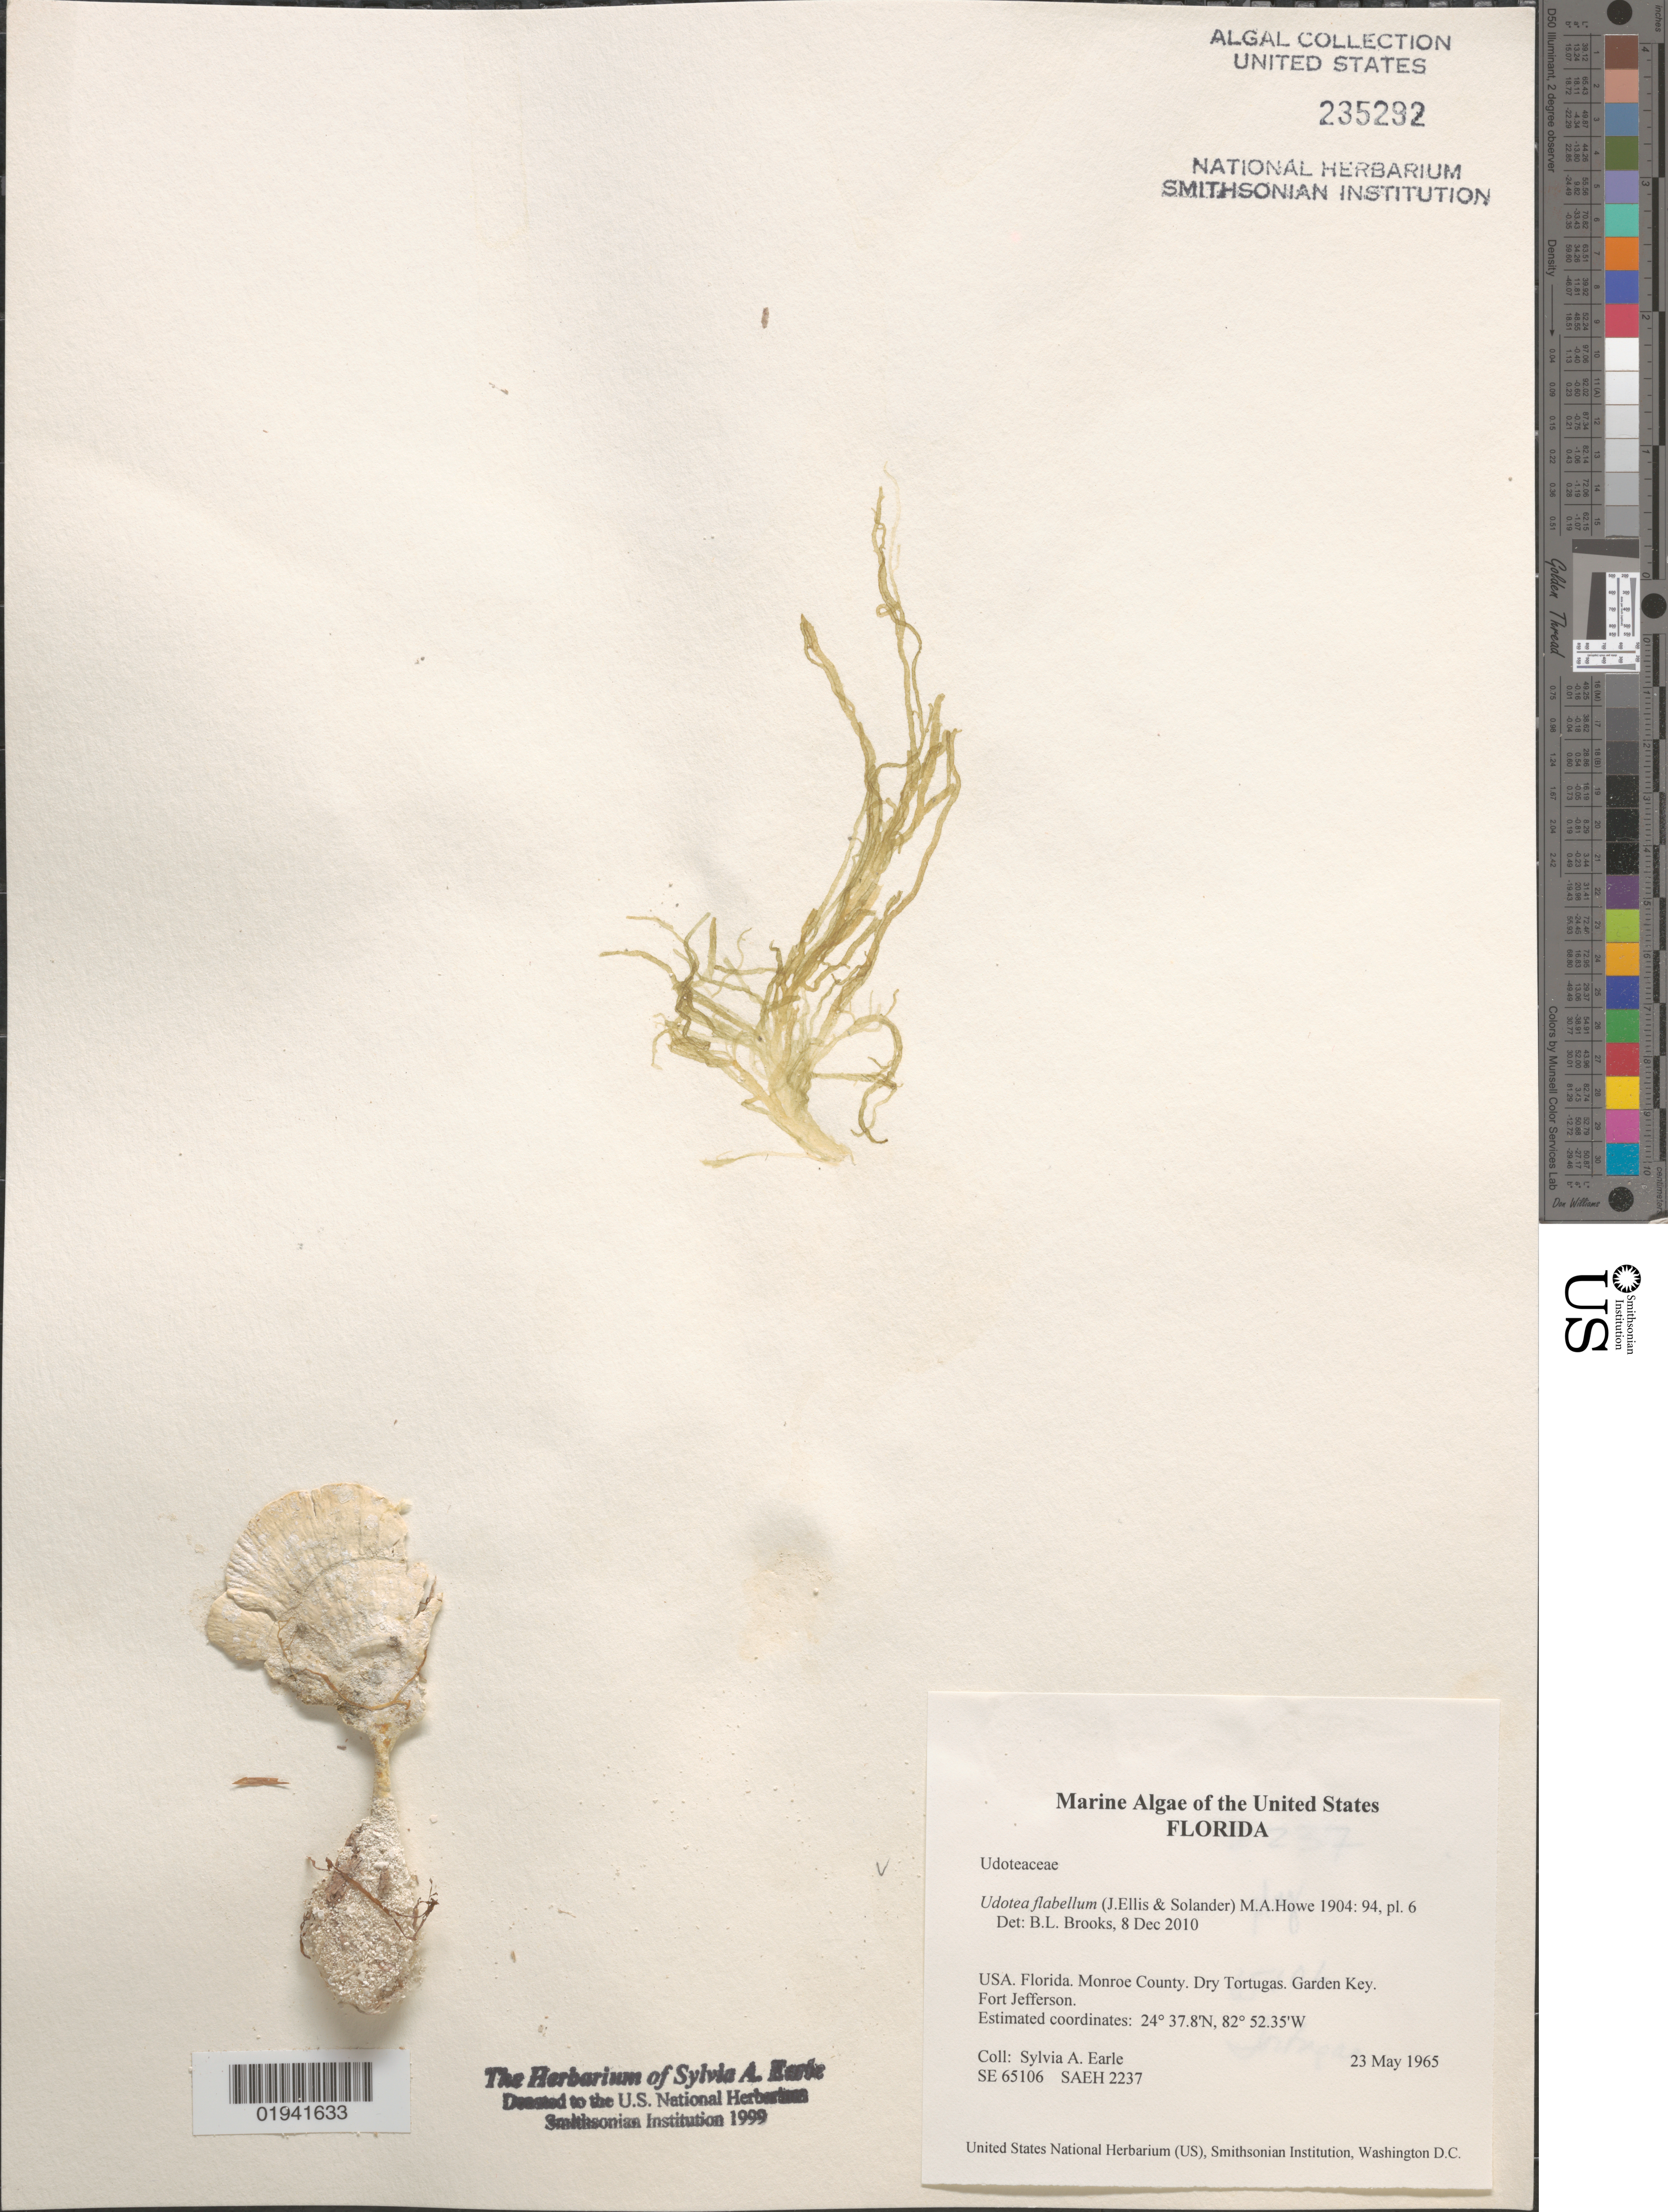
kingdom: Plantae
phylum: Chlorophyta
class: Ulvophyceae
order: Bryopsidales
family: Udoteaceae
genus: Udotea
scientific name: Udotea flabellum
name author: (J. Ellis & Sol.) M. Howe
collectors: S. A. Earle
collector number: SE65106/SAEH2237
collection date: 1965-05-23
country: United States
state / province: Florida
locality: Monroe County. Dry Tortugas. Garden Key. Fort Jefferson.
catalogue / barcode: US 235292